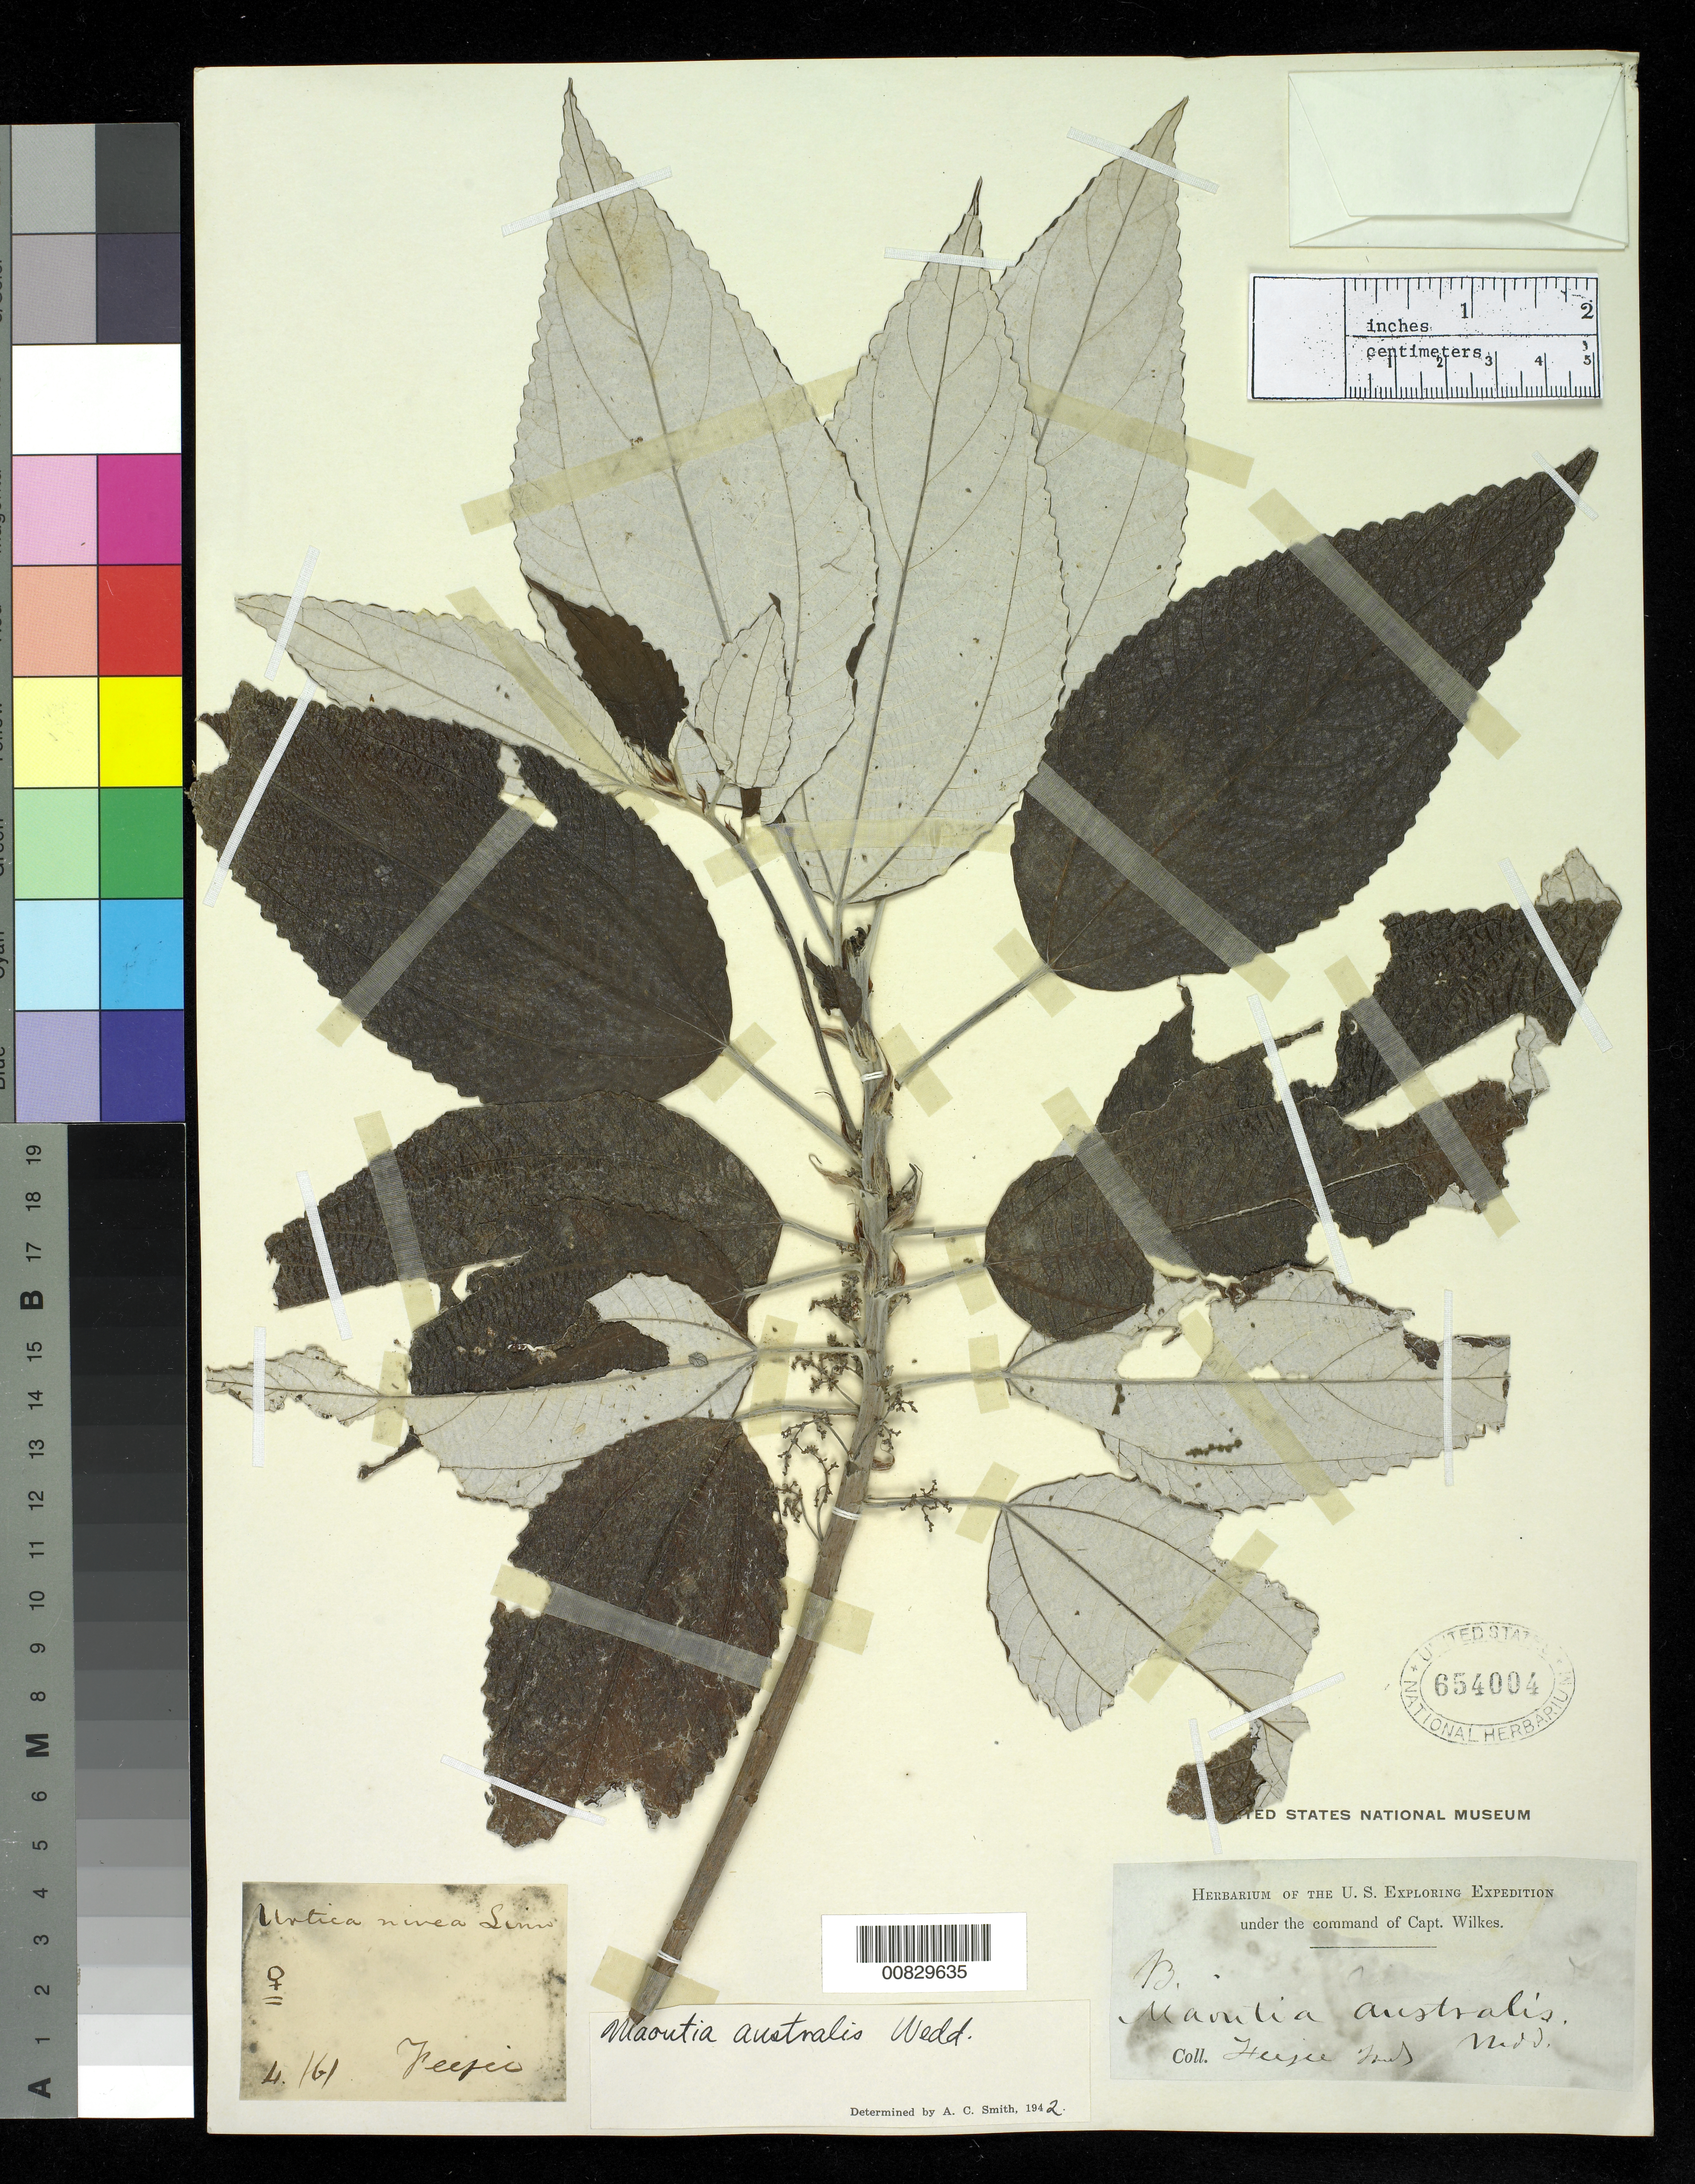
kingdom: Plantae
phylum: Tracheophyta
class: Magnoliopsida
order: Rosales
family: Urticaceae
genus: Maoutia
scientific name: Maoutia australis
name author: Wedd.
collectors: Wilkes Explor. Exped.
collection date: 1838/1842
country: Fiji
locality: Feejee Islands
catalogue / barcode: US 654004